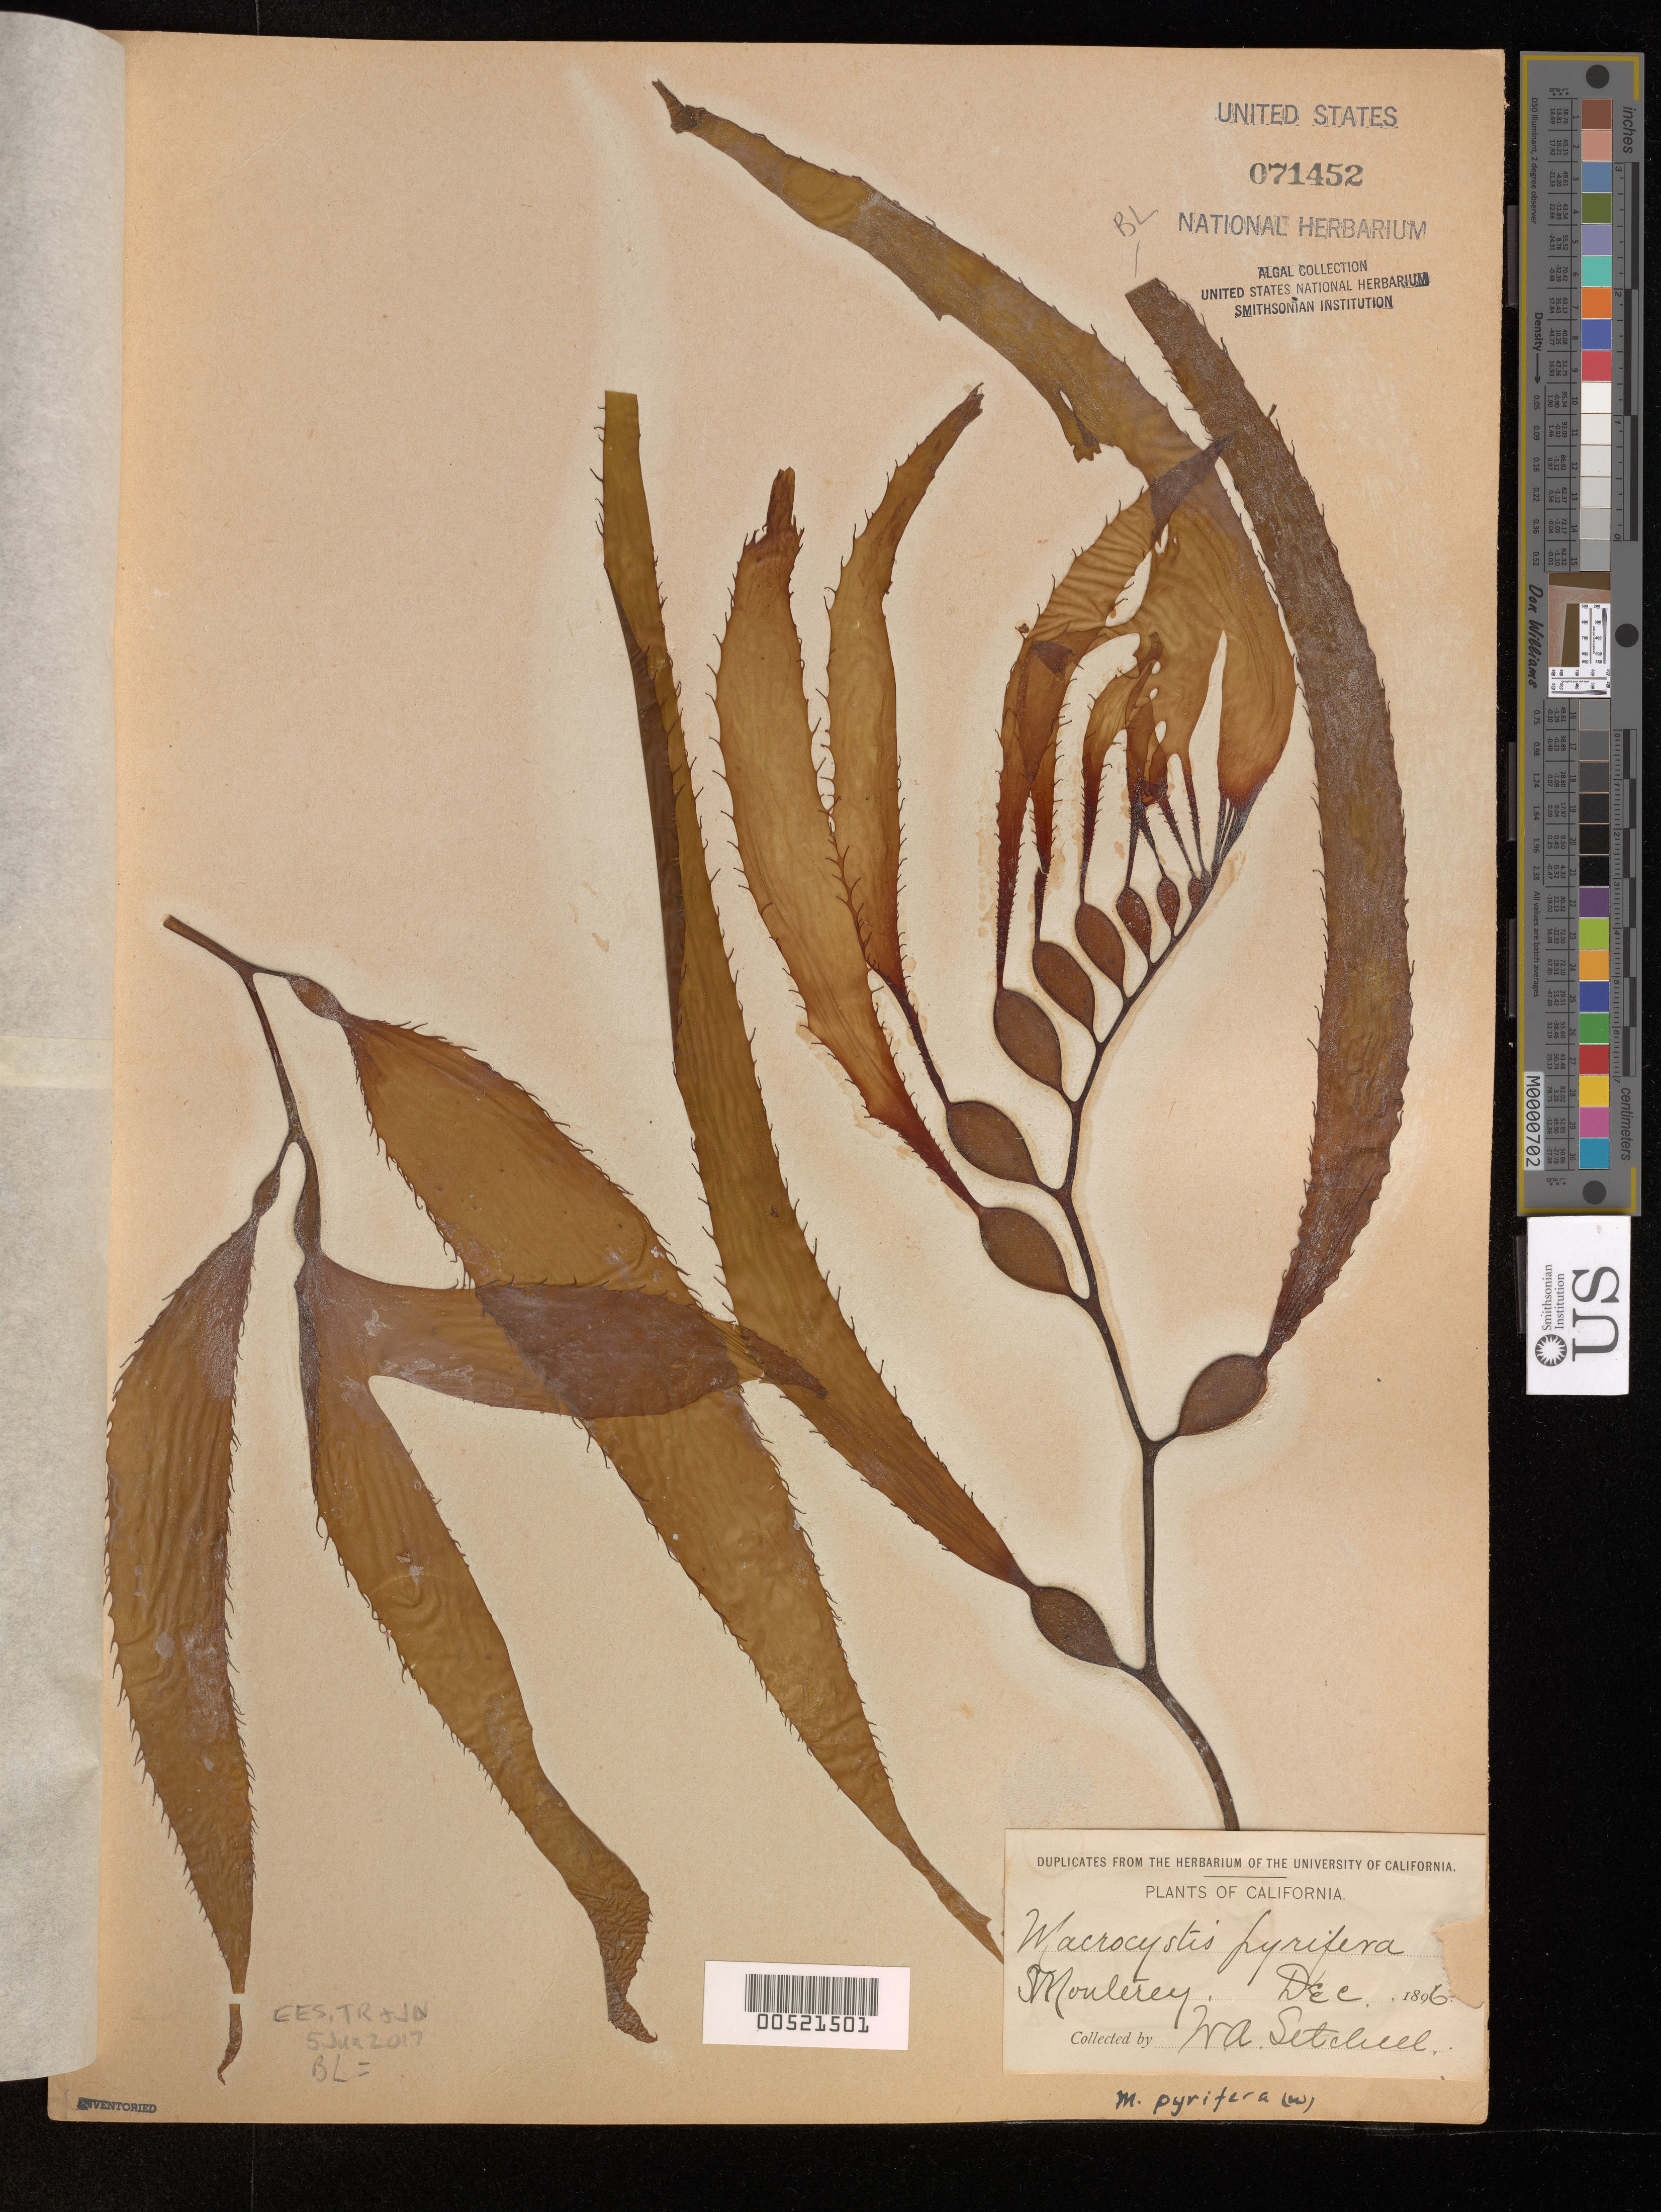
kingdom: Chromista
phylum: Ochrophyta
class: Phaeophyceae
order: Laminariales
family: Laminariaceae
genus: Macrocystis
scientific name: Macrocystis pyrifera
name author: (L.) C. Agardh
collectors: W. Setchell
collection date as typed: Dec 1896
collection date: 1896-12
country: United States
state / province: California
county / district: Monterey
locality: Monterey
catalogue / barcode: US 71452